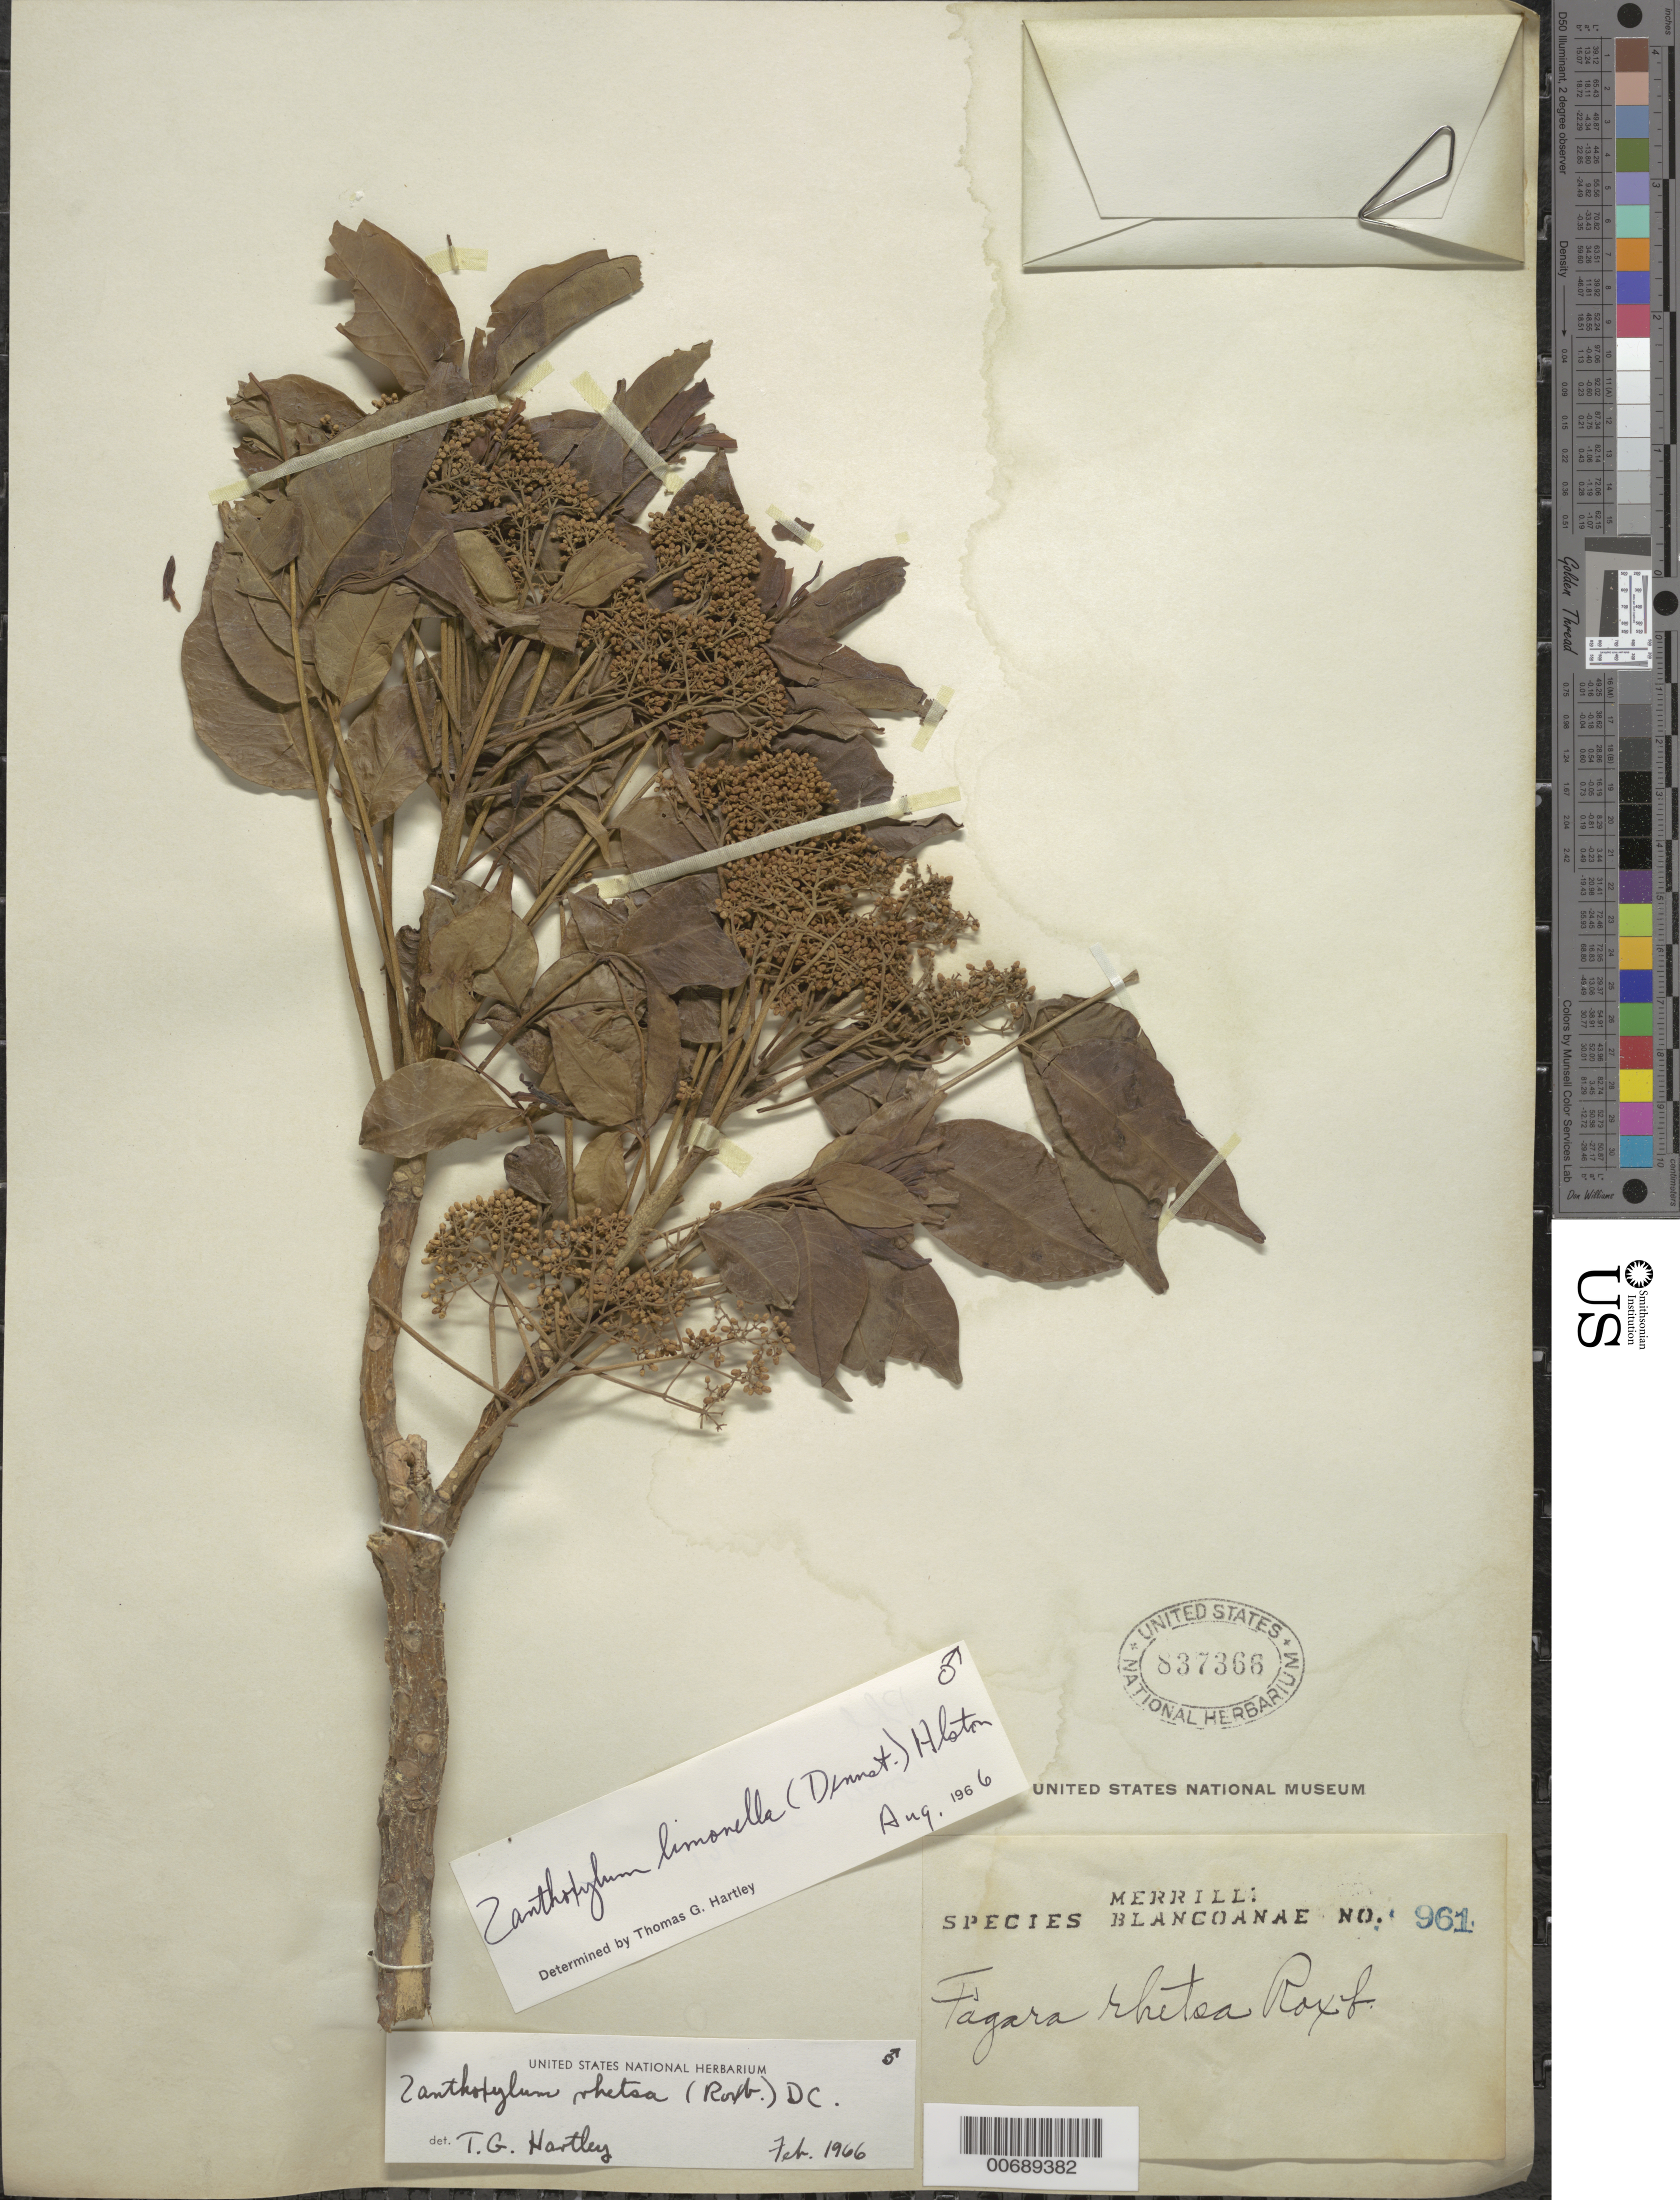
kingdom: Plantae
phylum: Tracheophyta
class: Magnoliopsida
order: Sapindales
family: Rutaceae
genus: Zanthoxylum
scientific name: Zanthoxylum limonella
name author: (Dennst.) Alston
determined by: Hartley, --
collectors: E. D. Merrill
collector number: Sp. Blancoan. 0961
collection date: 1915-06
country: Philippines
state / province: Calabarzon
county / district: Rizal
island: Luzon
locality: Antipolo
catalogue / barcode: US 837366